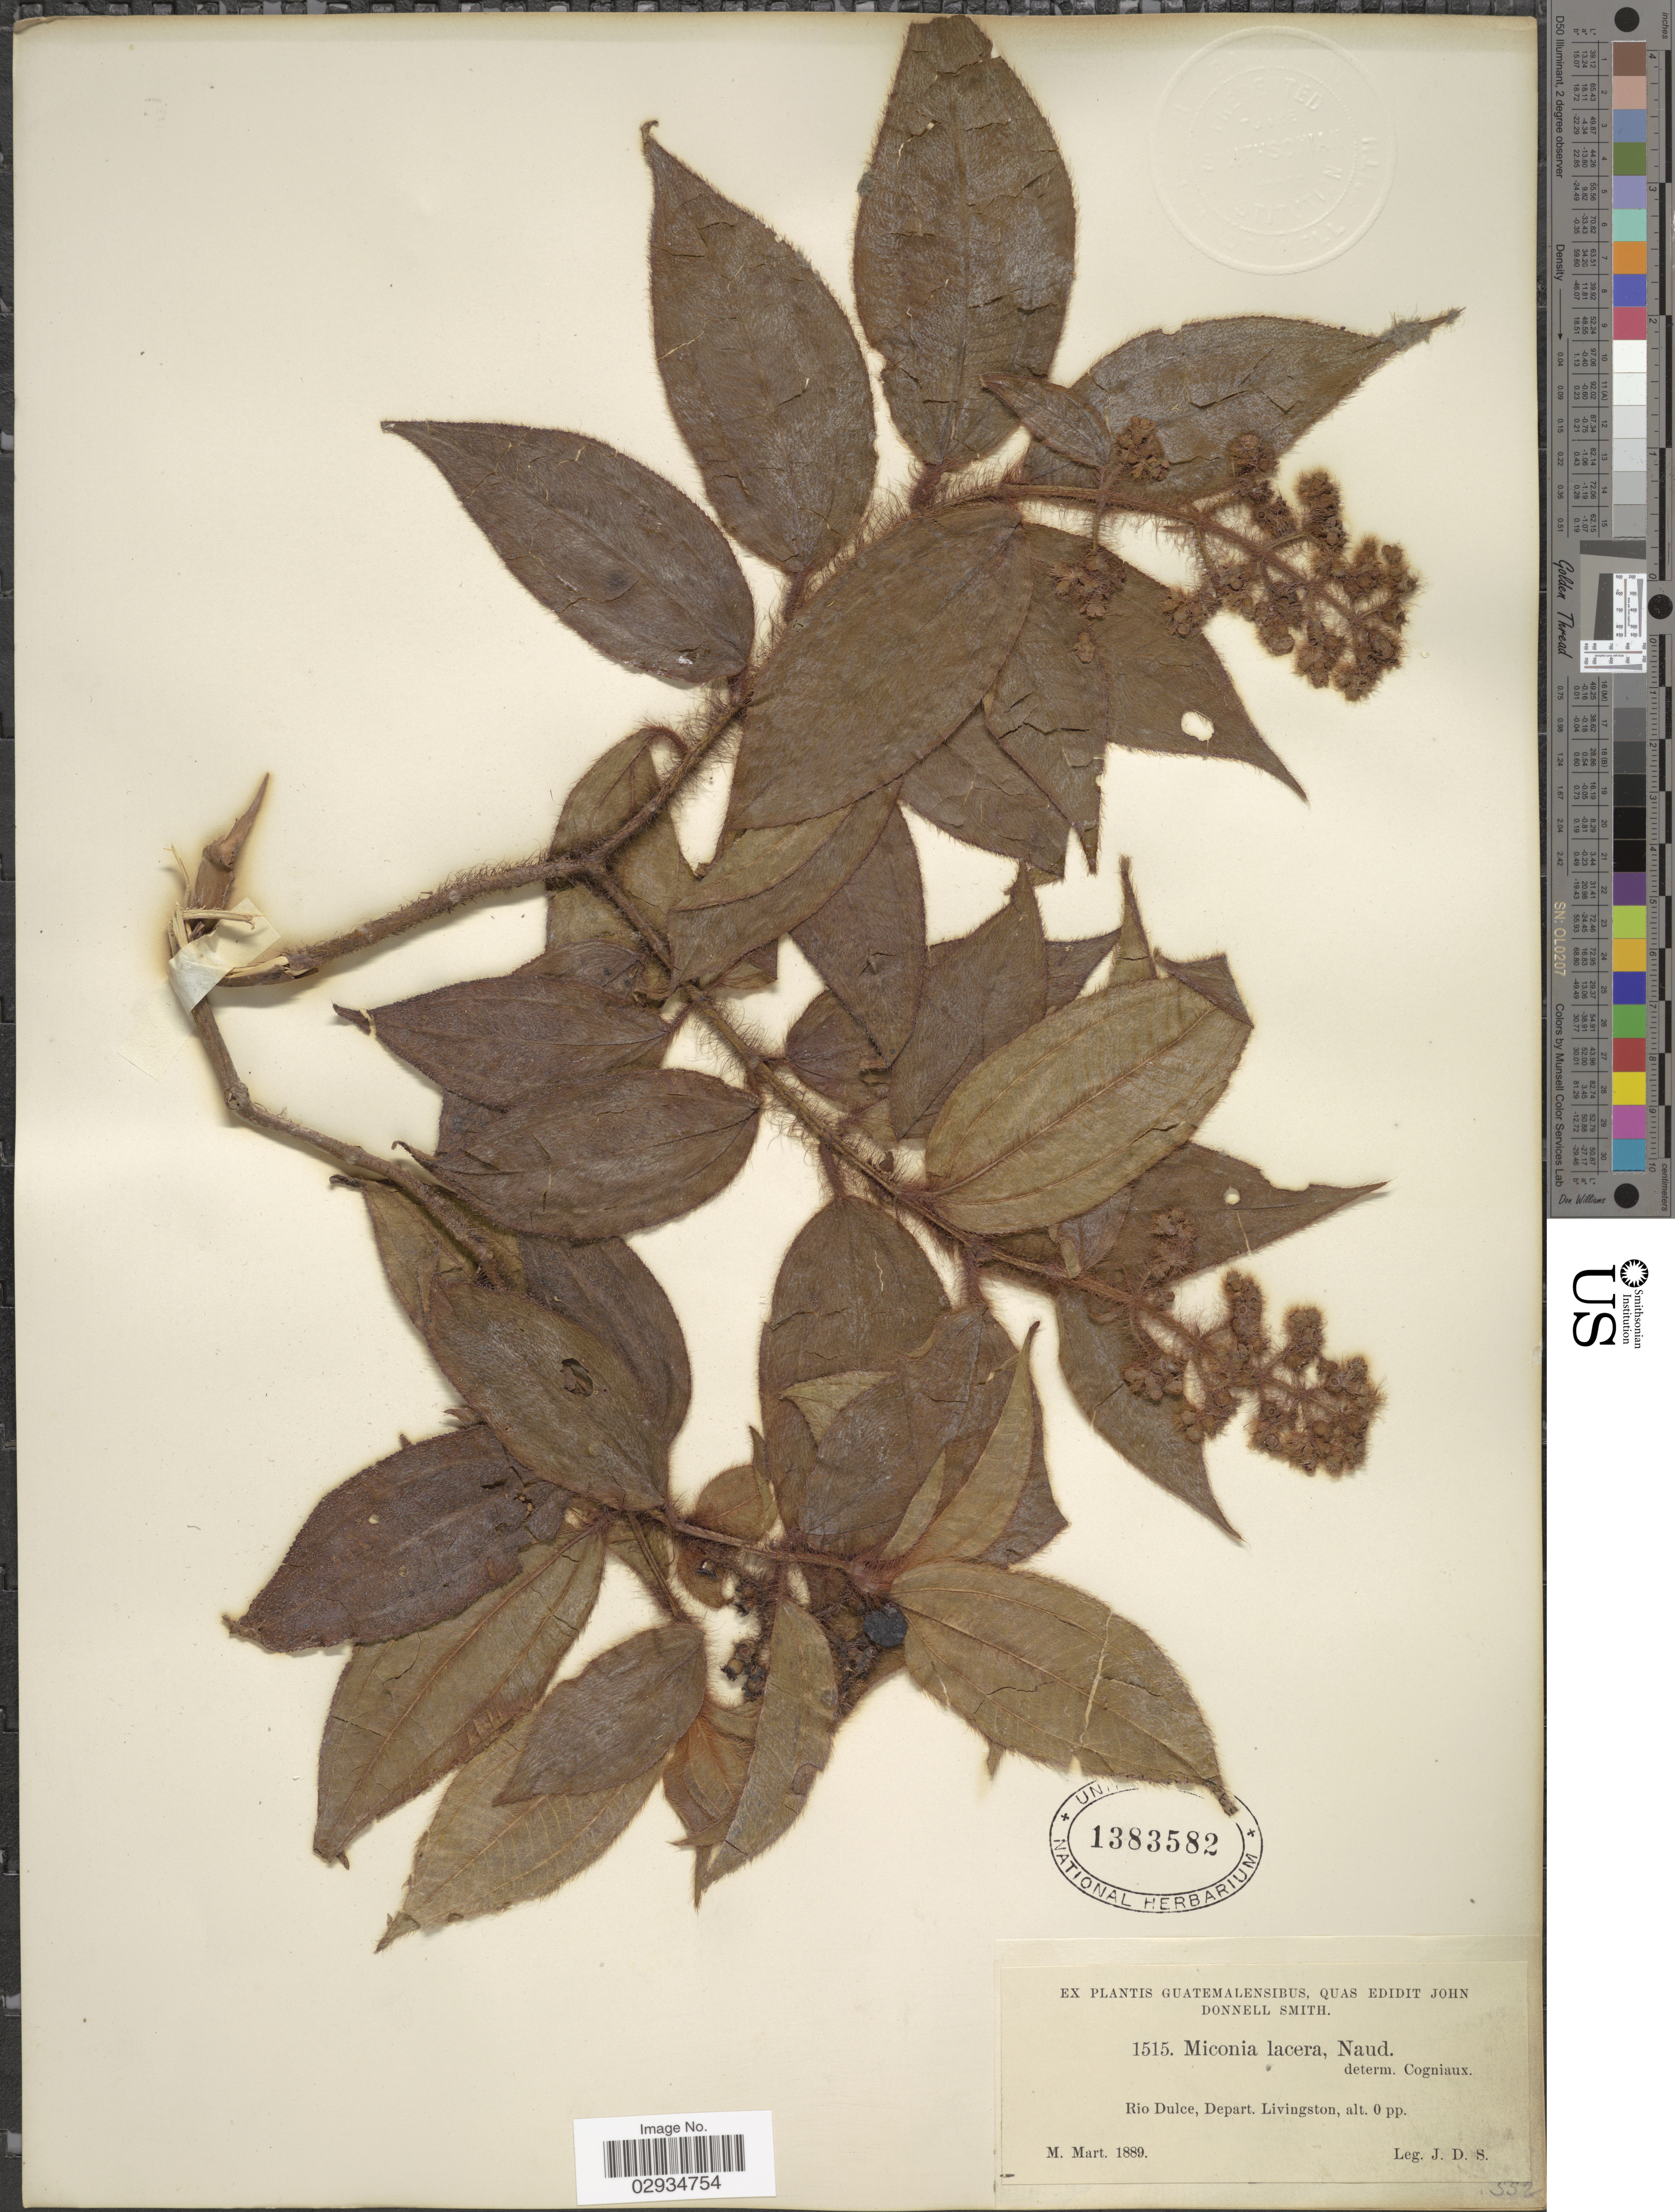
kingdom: Plantae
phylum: Tracheophyta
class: Magnoliopsida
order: Myrtales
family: Melastomataceae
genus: Miconia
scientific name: Miconia lacera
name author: (Bonpl.) Naudin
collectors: J. Donnell Smith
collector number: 1515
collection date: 1889-03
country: Guatemala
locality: Rio Dulce, Depart. Livingston.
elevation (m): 0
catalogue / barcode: US 1383582